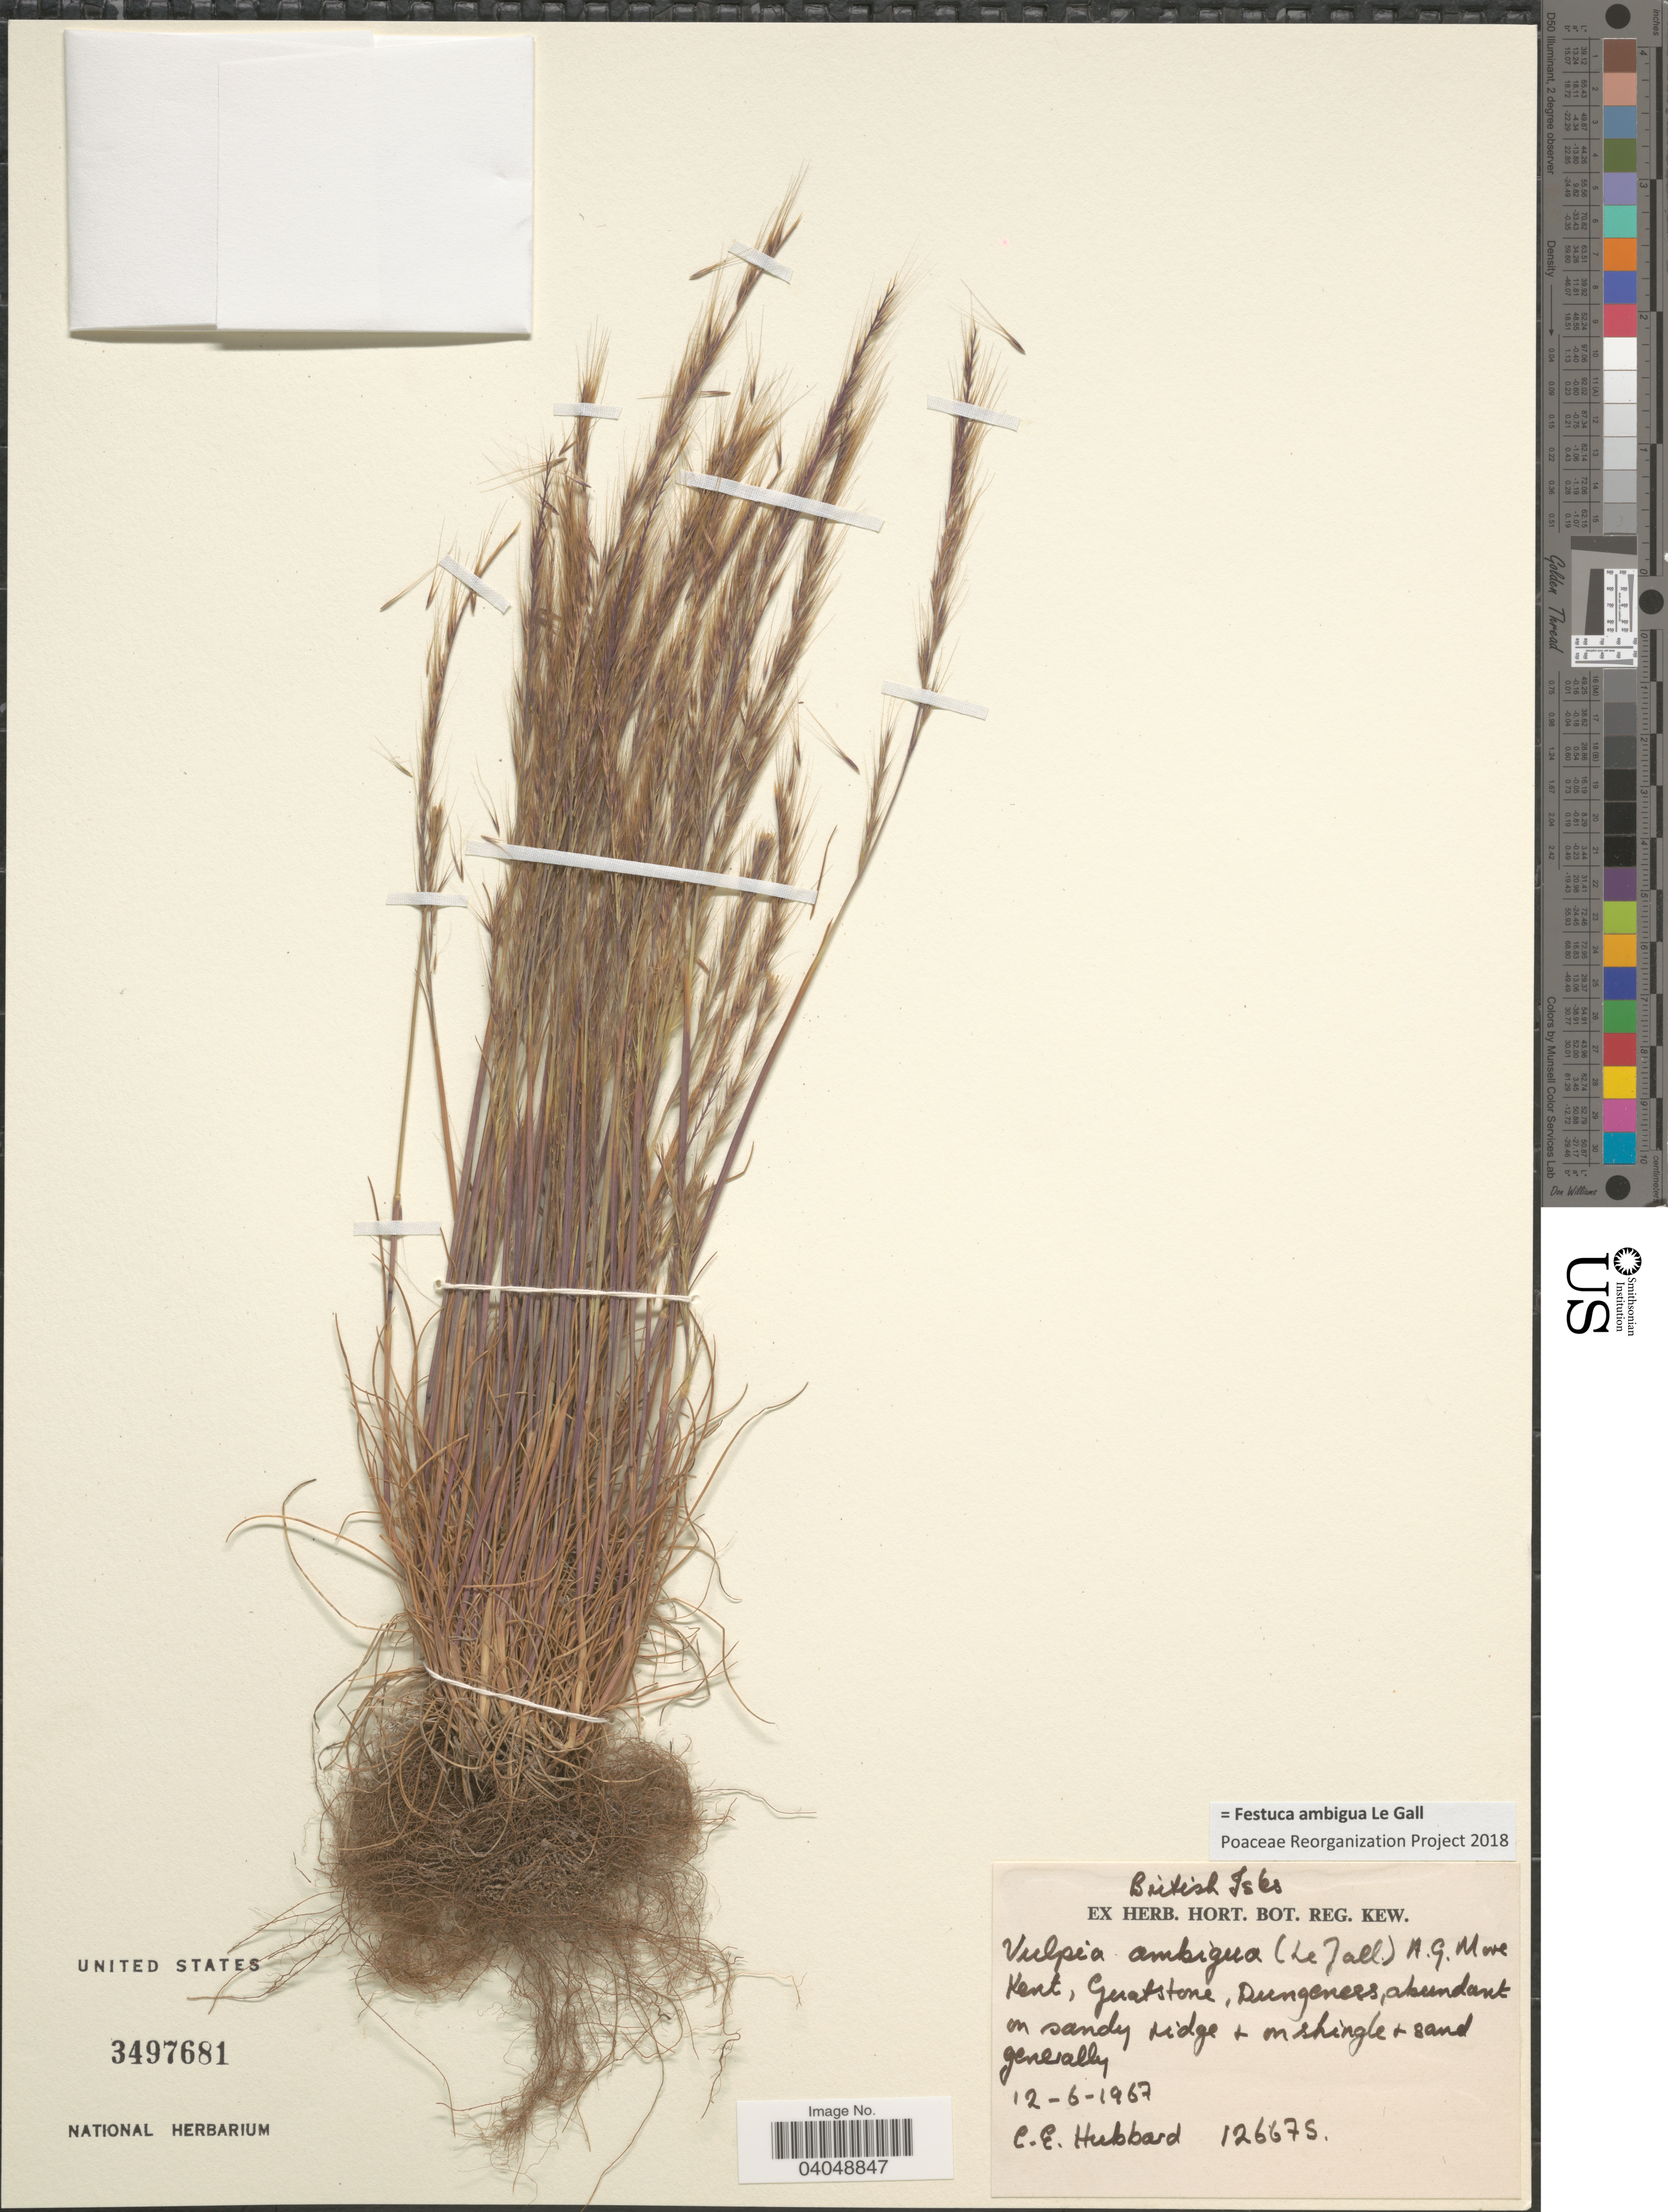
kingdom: Plantae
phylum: Tracheophyta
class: Liliopsida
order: Poales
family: Poaceae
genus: Festuca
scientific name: Festuca ambigua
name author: Le Gall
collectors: C. E. Hubbard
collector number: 126675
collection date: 1967-06-12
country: United Kingdom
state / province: England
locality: British Isles. Kent, Guatstone, Dungeness.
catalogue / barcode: US 3497681